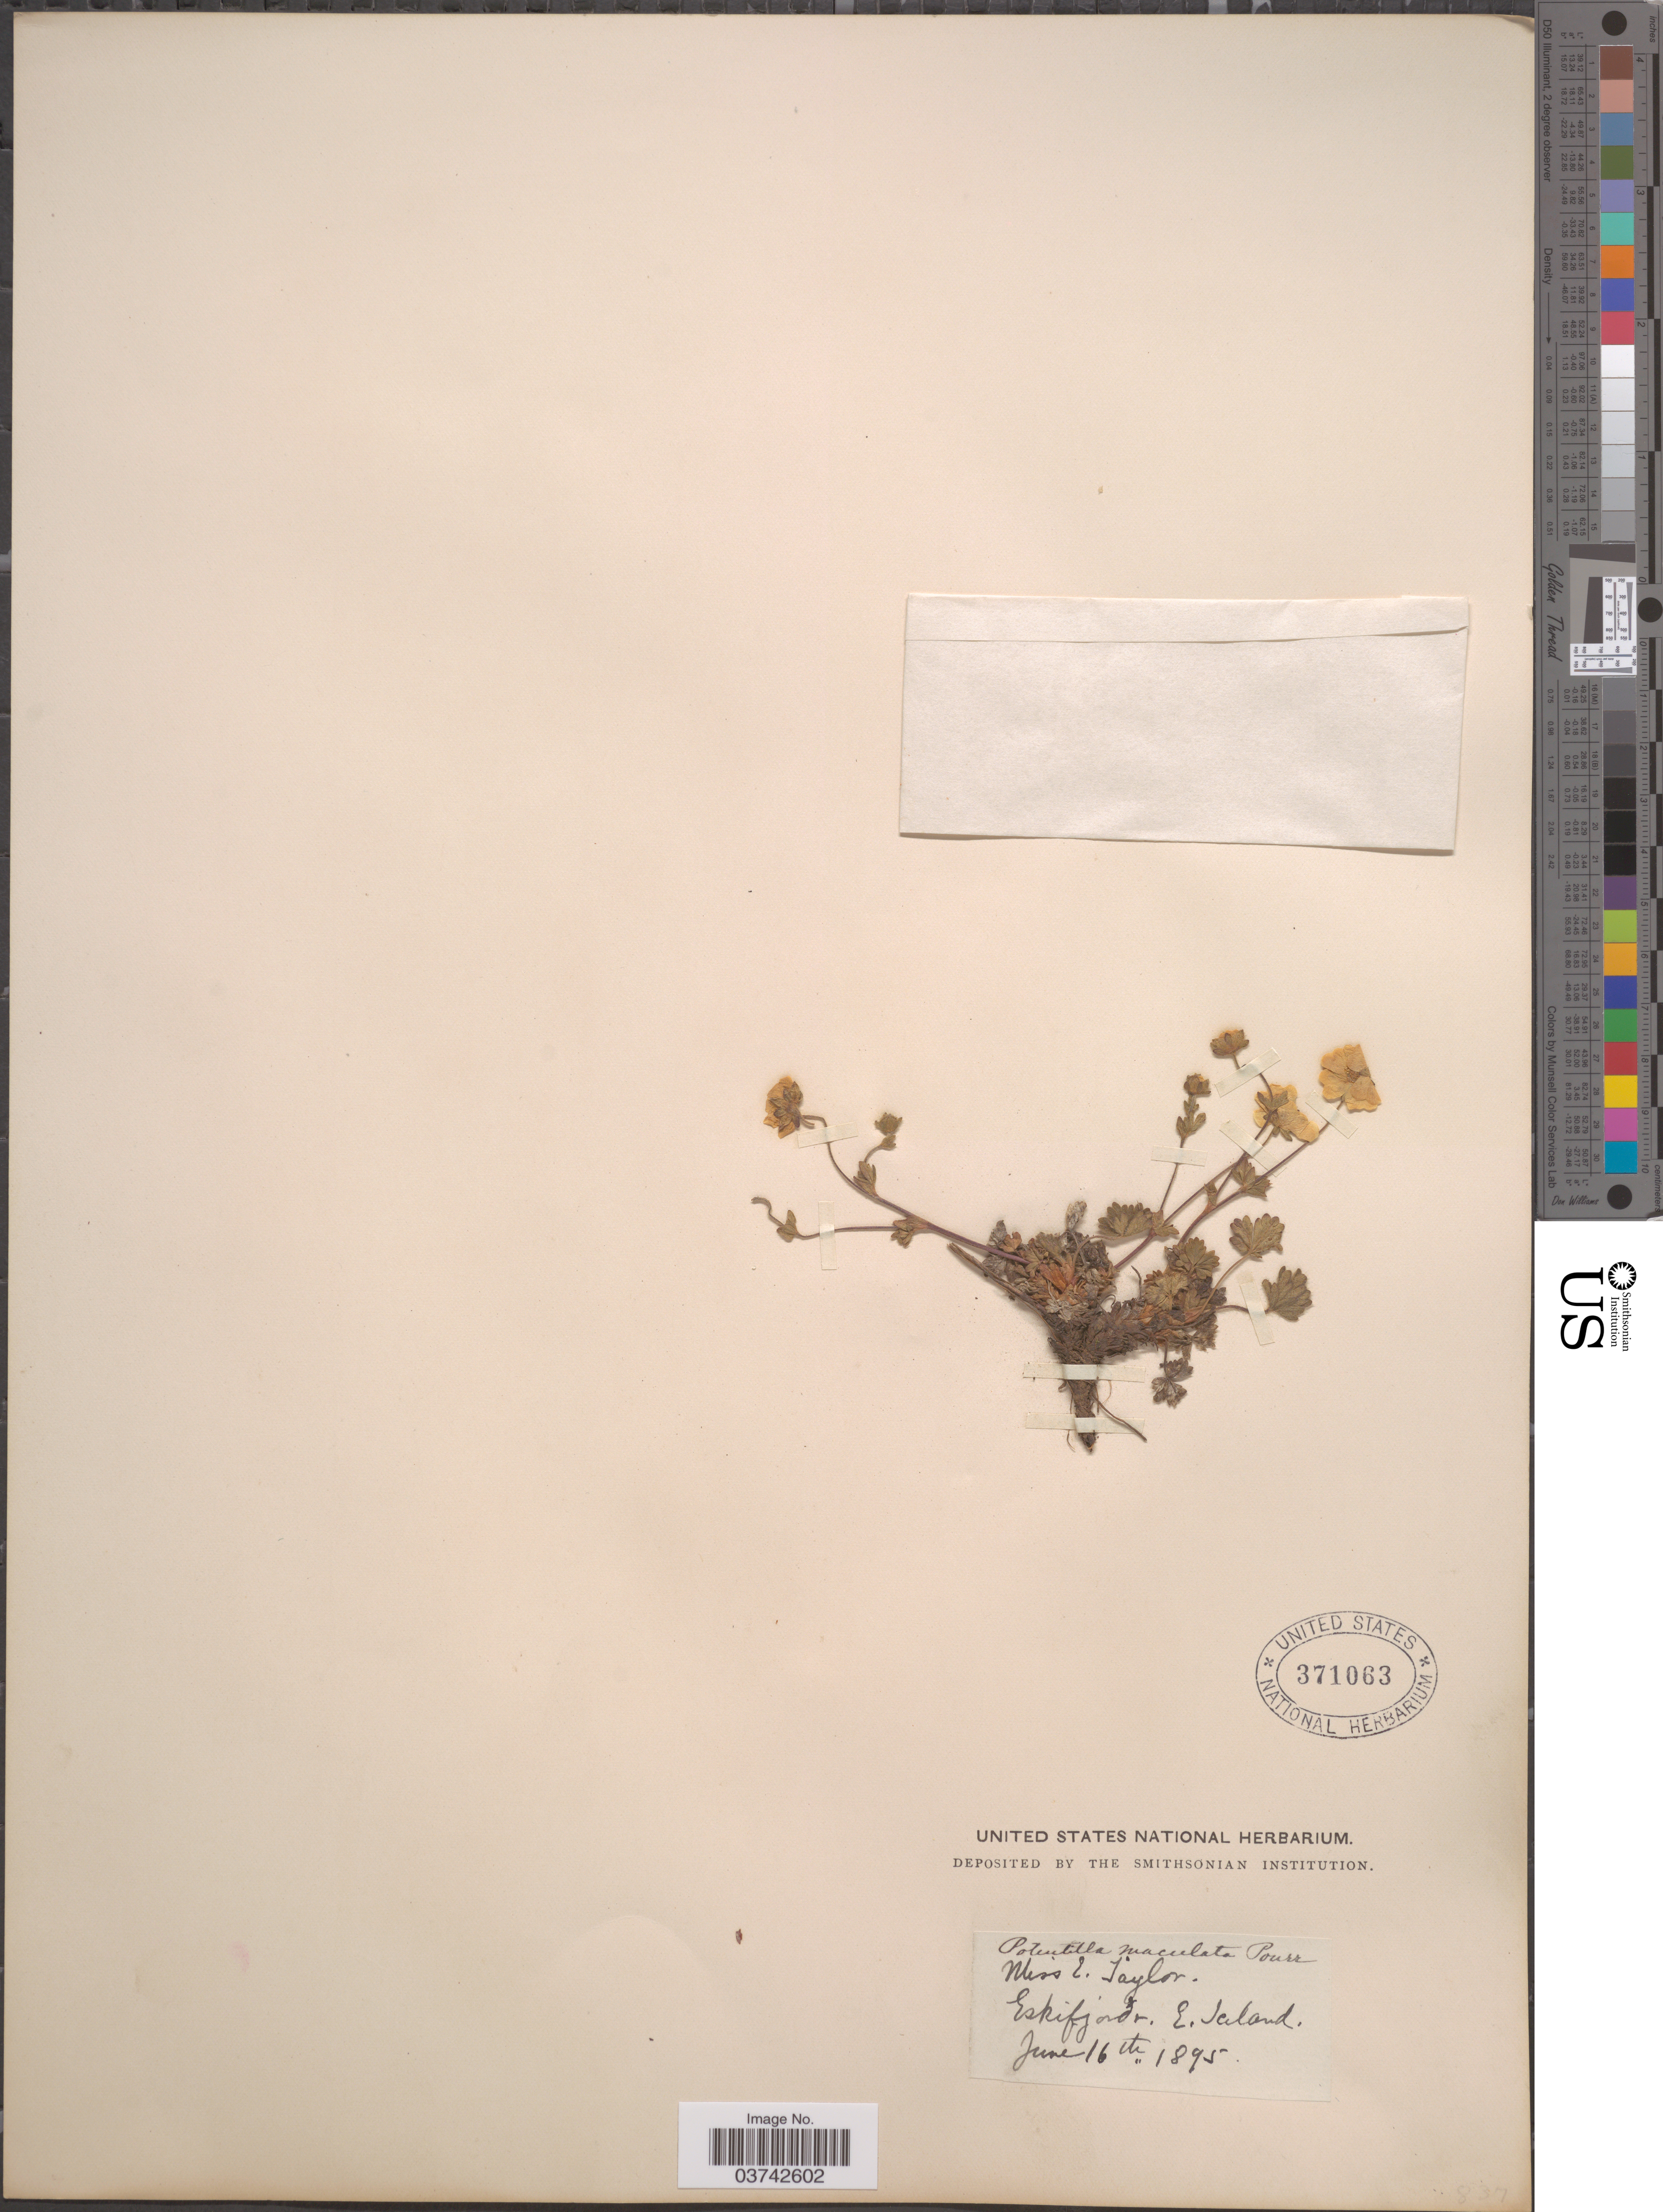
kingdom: Plantae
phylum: Tracheophyta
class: Magnoliopsida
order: Rosales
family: Rosaceae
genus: Potentilla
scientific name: Potentilla maculata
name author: Gilib.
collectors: E. Taylor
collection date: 1895-06-16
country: Iceland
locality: Eskifjordr. E. Jaland.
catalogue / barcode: US 371063